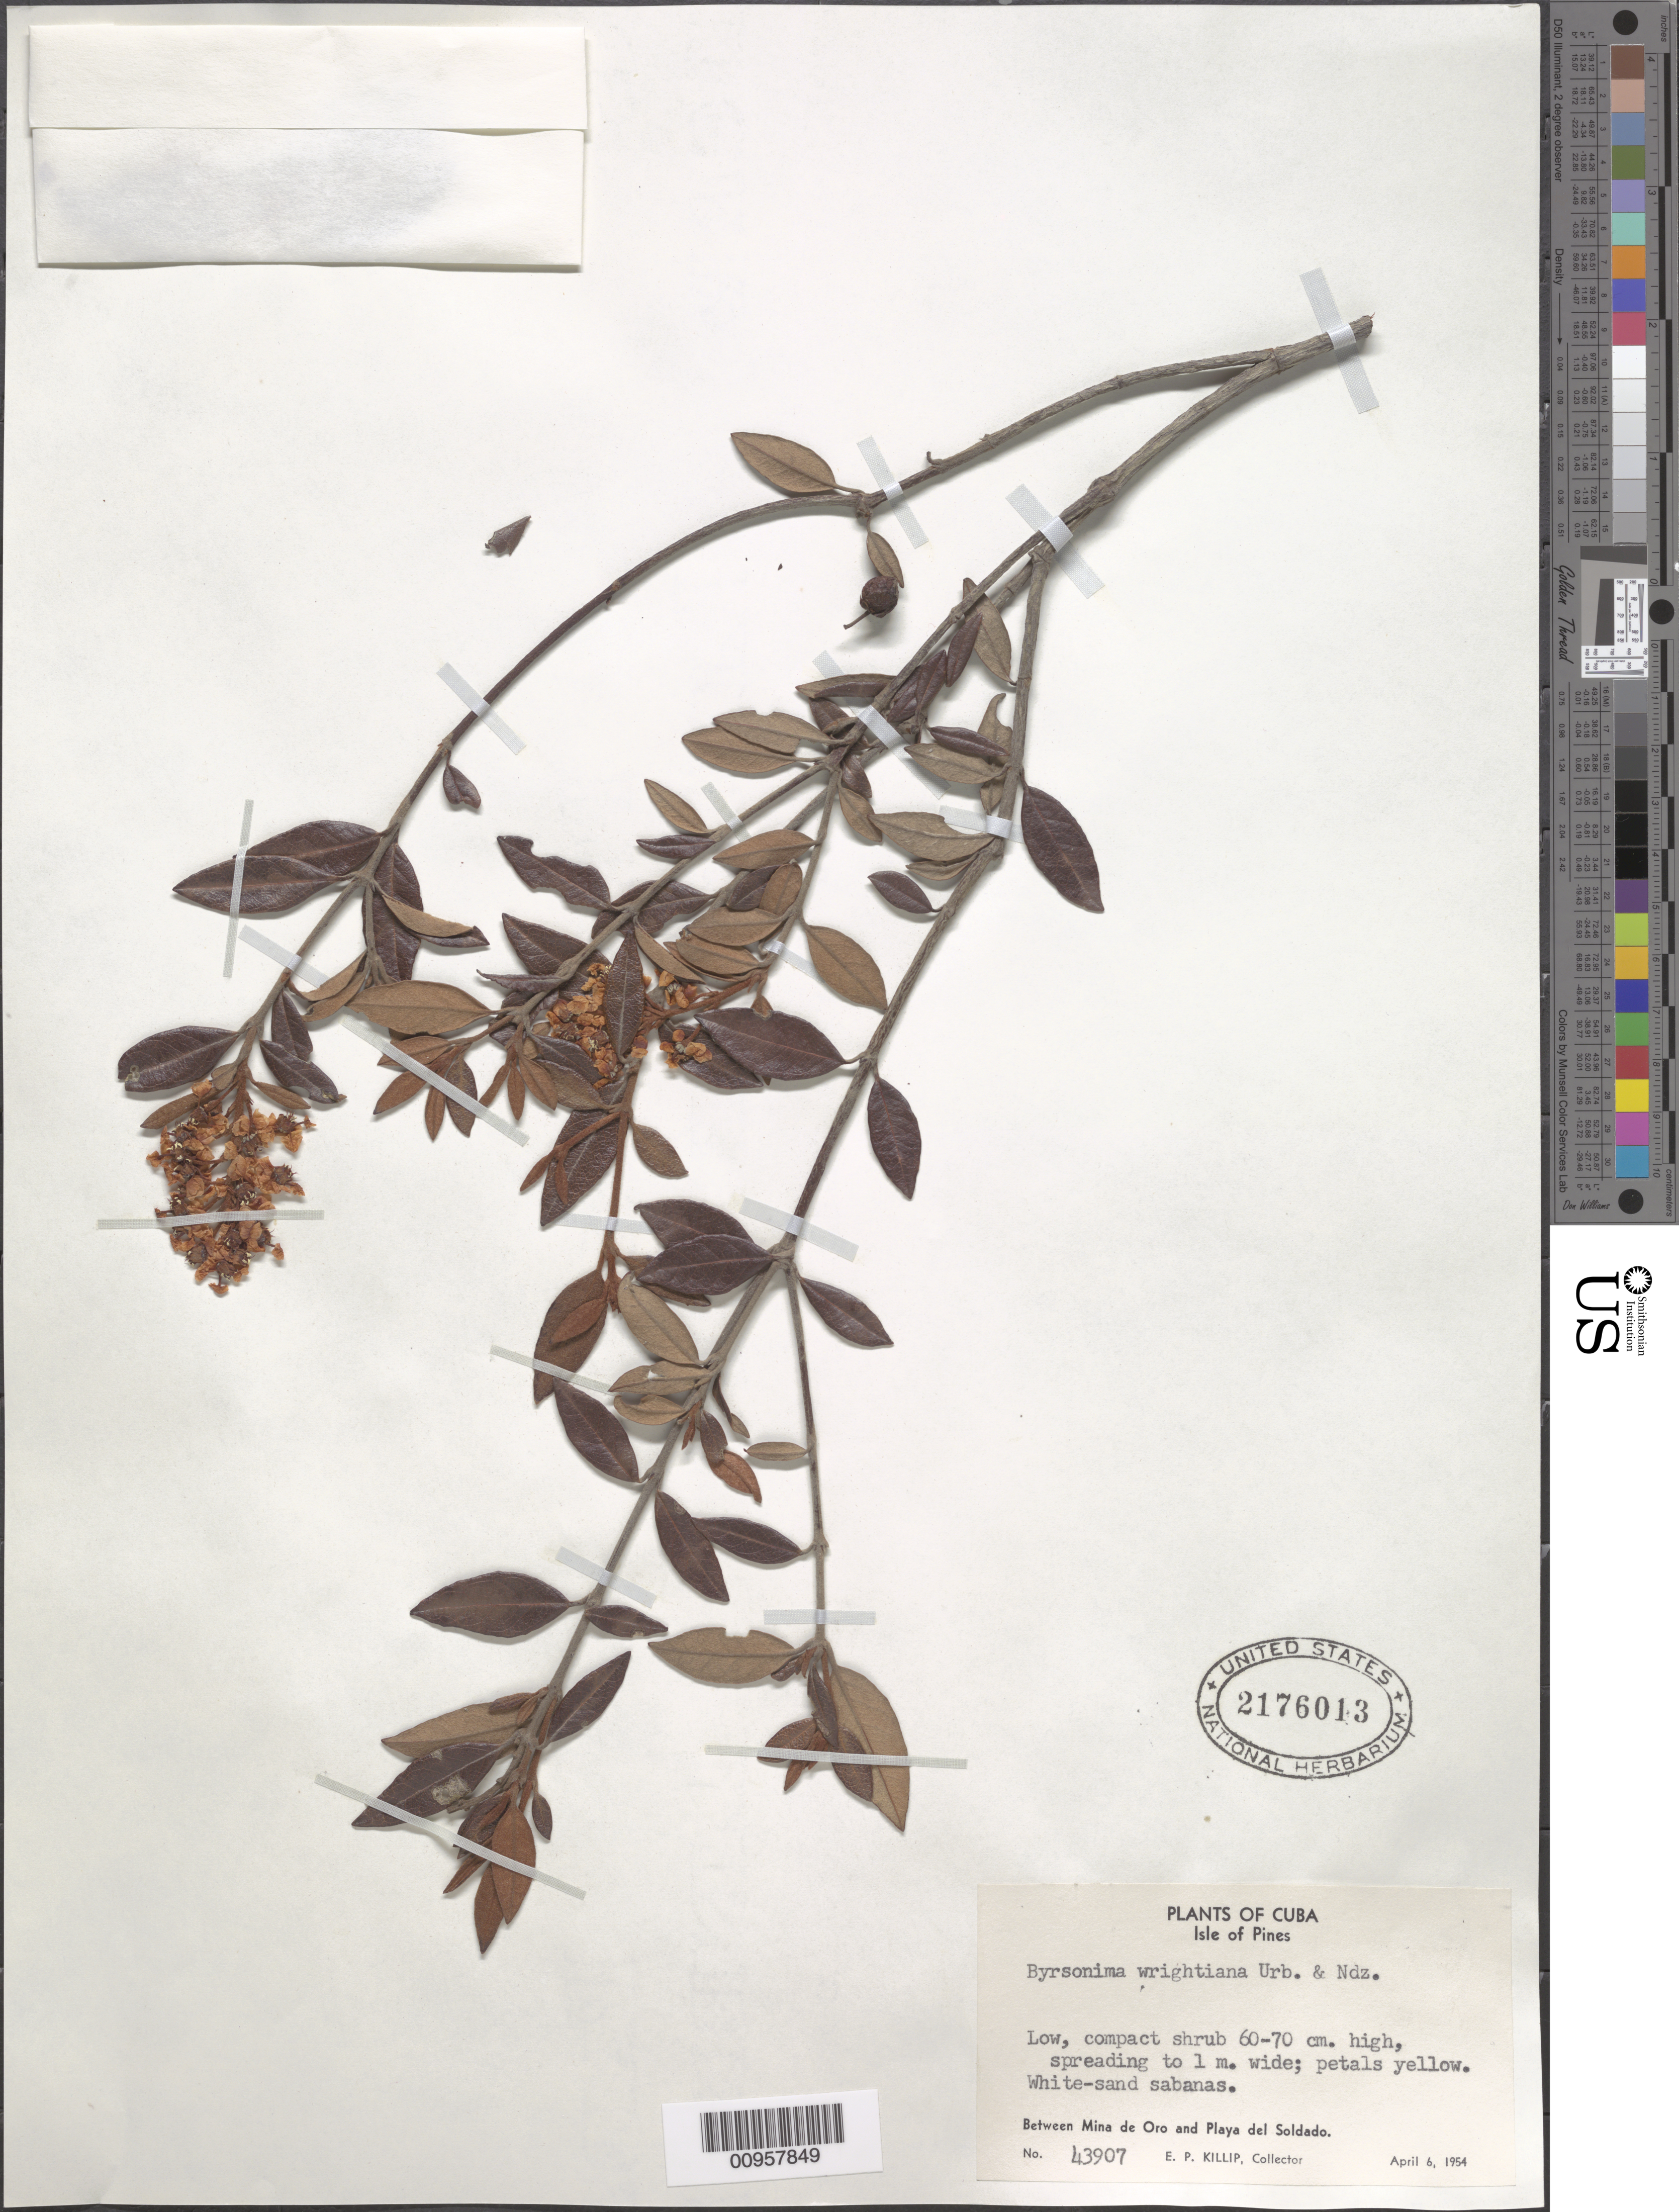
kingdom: Plantae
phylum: Tracheophyta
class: Magnoliopsida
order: Malpighiales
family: Malpighiaceae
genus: Byrsonima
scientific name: Byrsonima wrightiana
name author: Nied.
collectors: E. P. Killip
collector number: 43907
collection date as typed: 06 Apr 1954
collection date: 1954-04-06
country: Cuba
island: Isla de la Juventud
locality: Isle of Pines, between Mina de Oro and Playa del Soldado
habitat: white-sand savannas.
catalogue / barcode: US 2176013